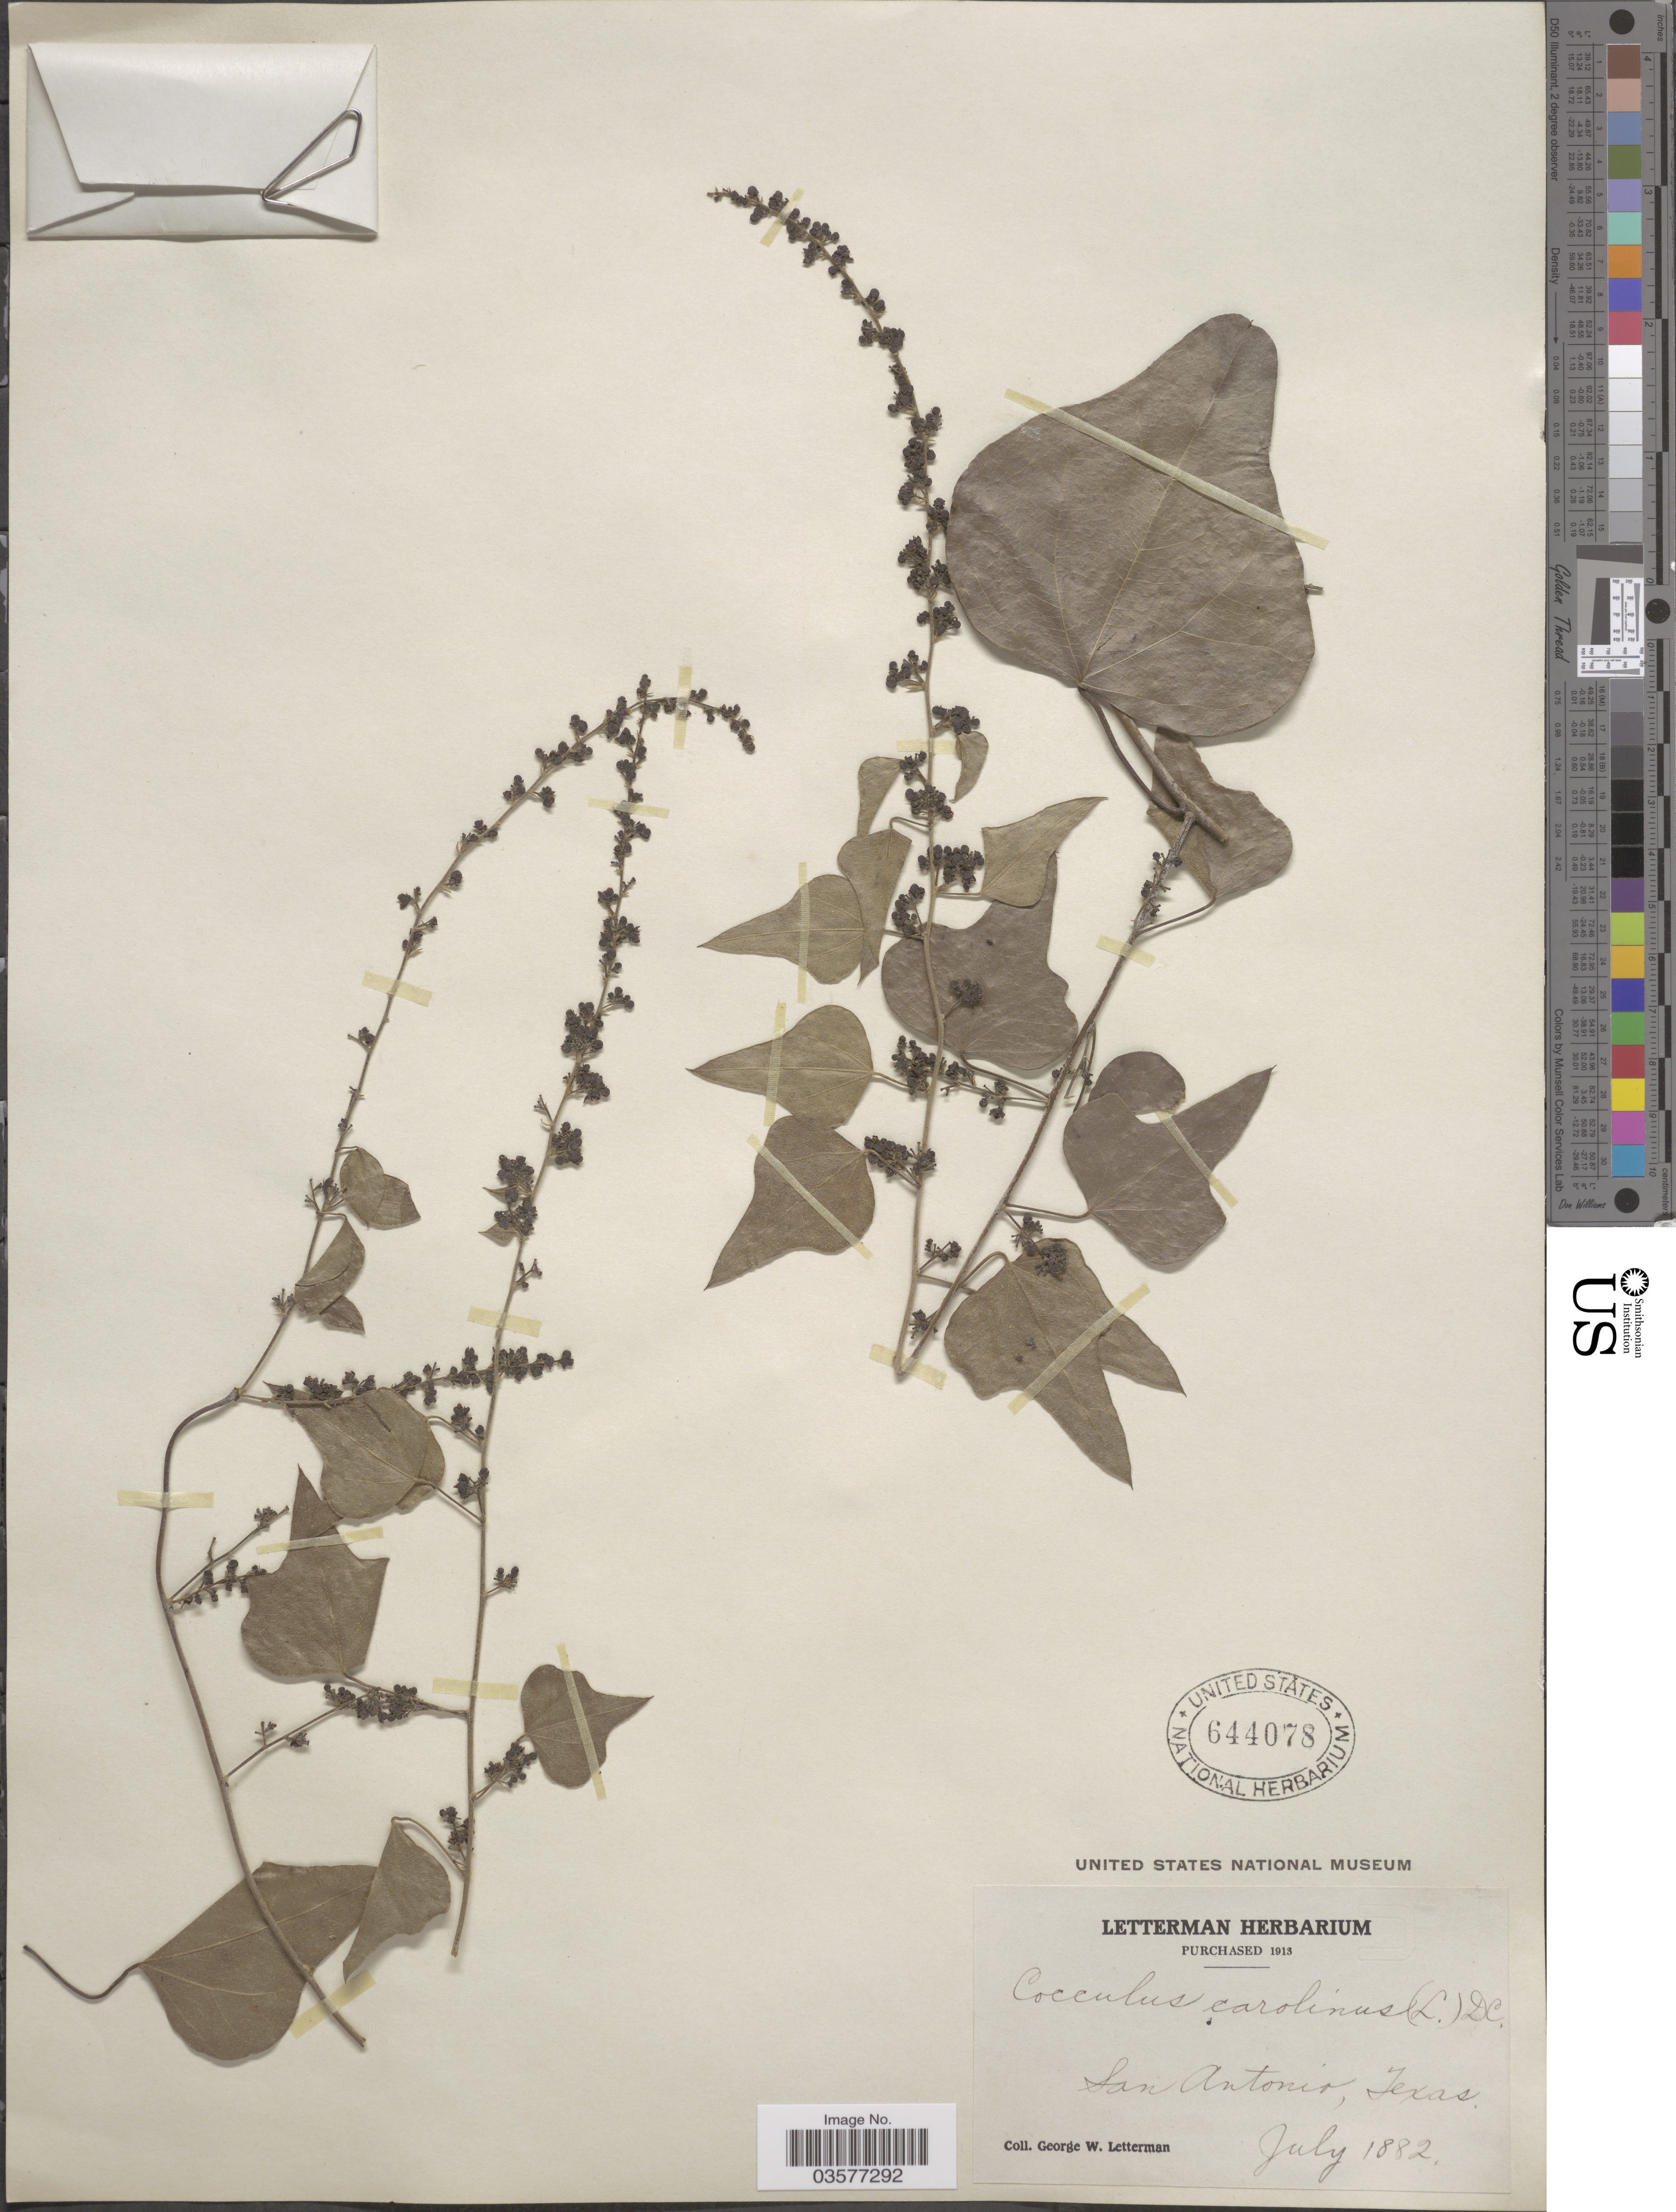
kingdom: Plantae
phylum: Tracheophyta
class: Magnoliopsida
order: Ranunculales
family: Menispermaceae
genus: Cocculus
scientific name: Cocculus carolinus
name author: (L.) DC.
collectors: G. W. Letterman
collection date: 1882-07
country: United States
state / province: Texas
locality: San Antonio.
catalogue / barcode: US 644078